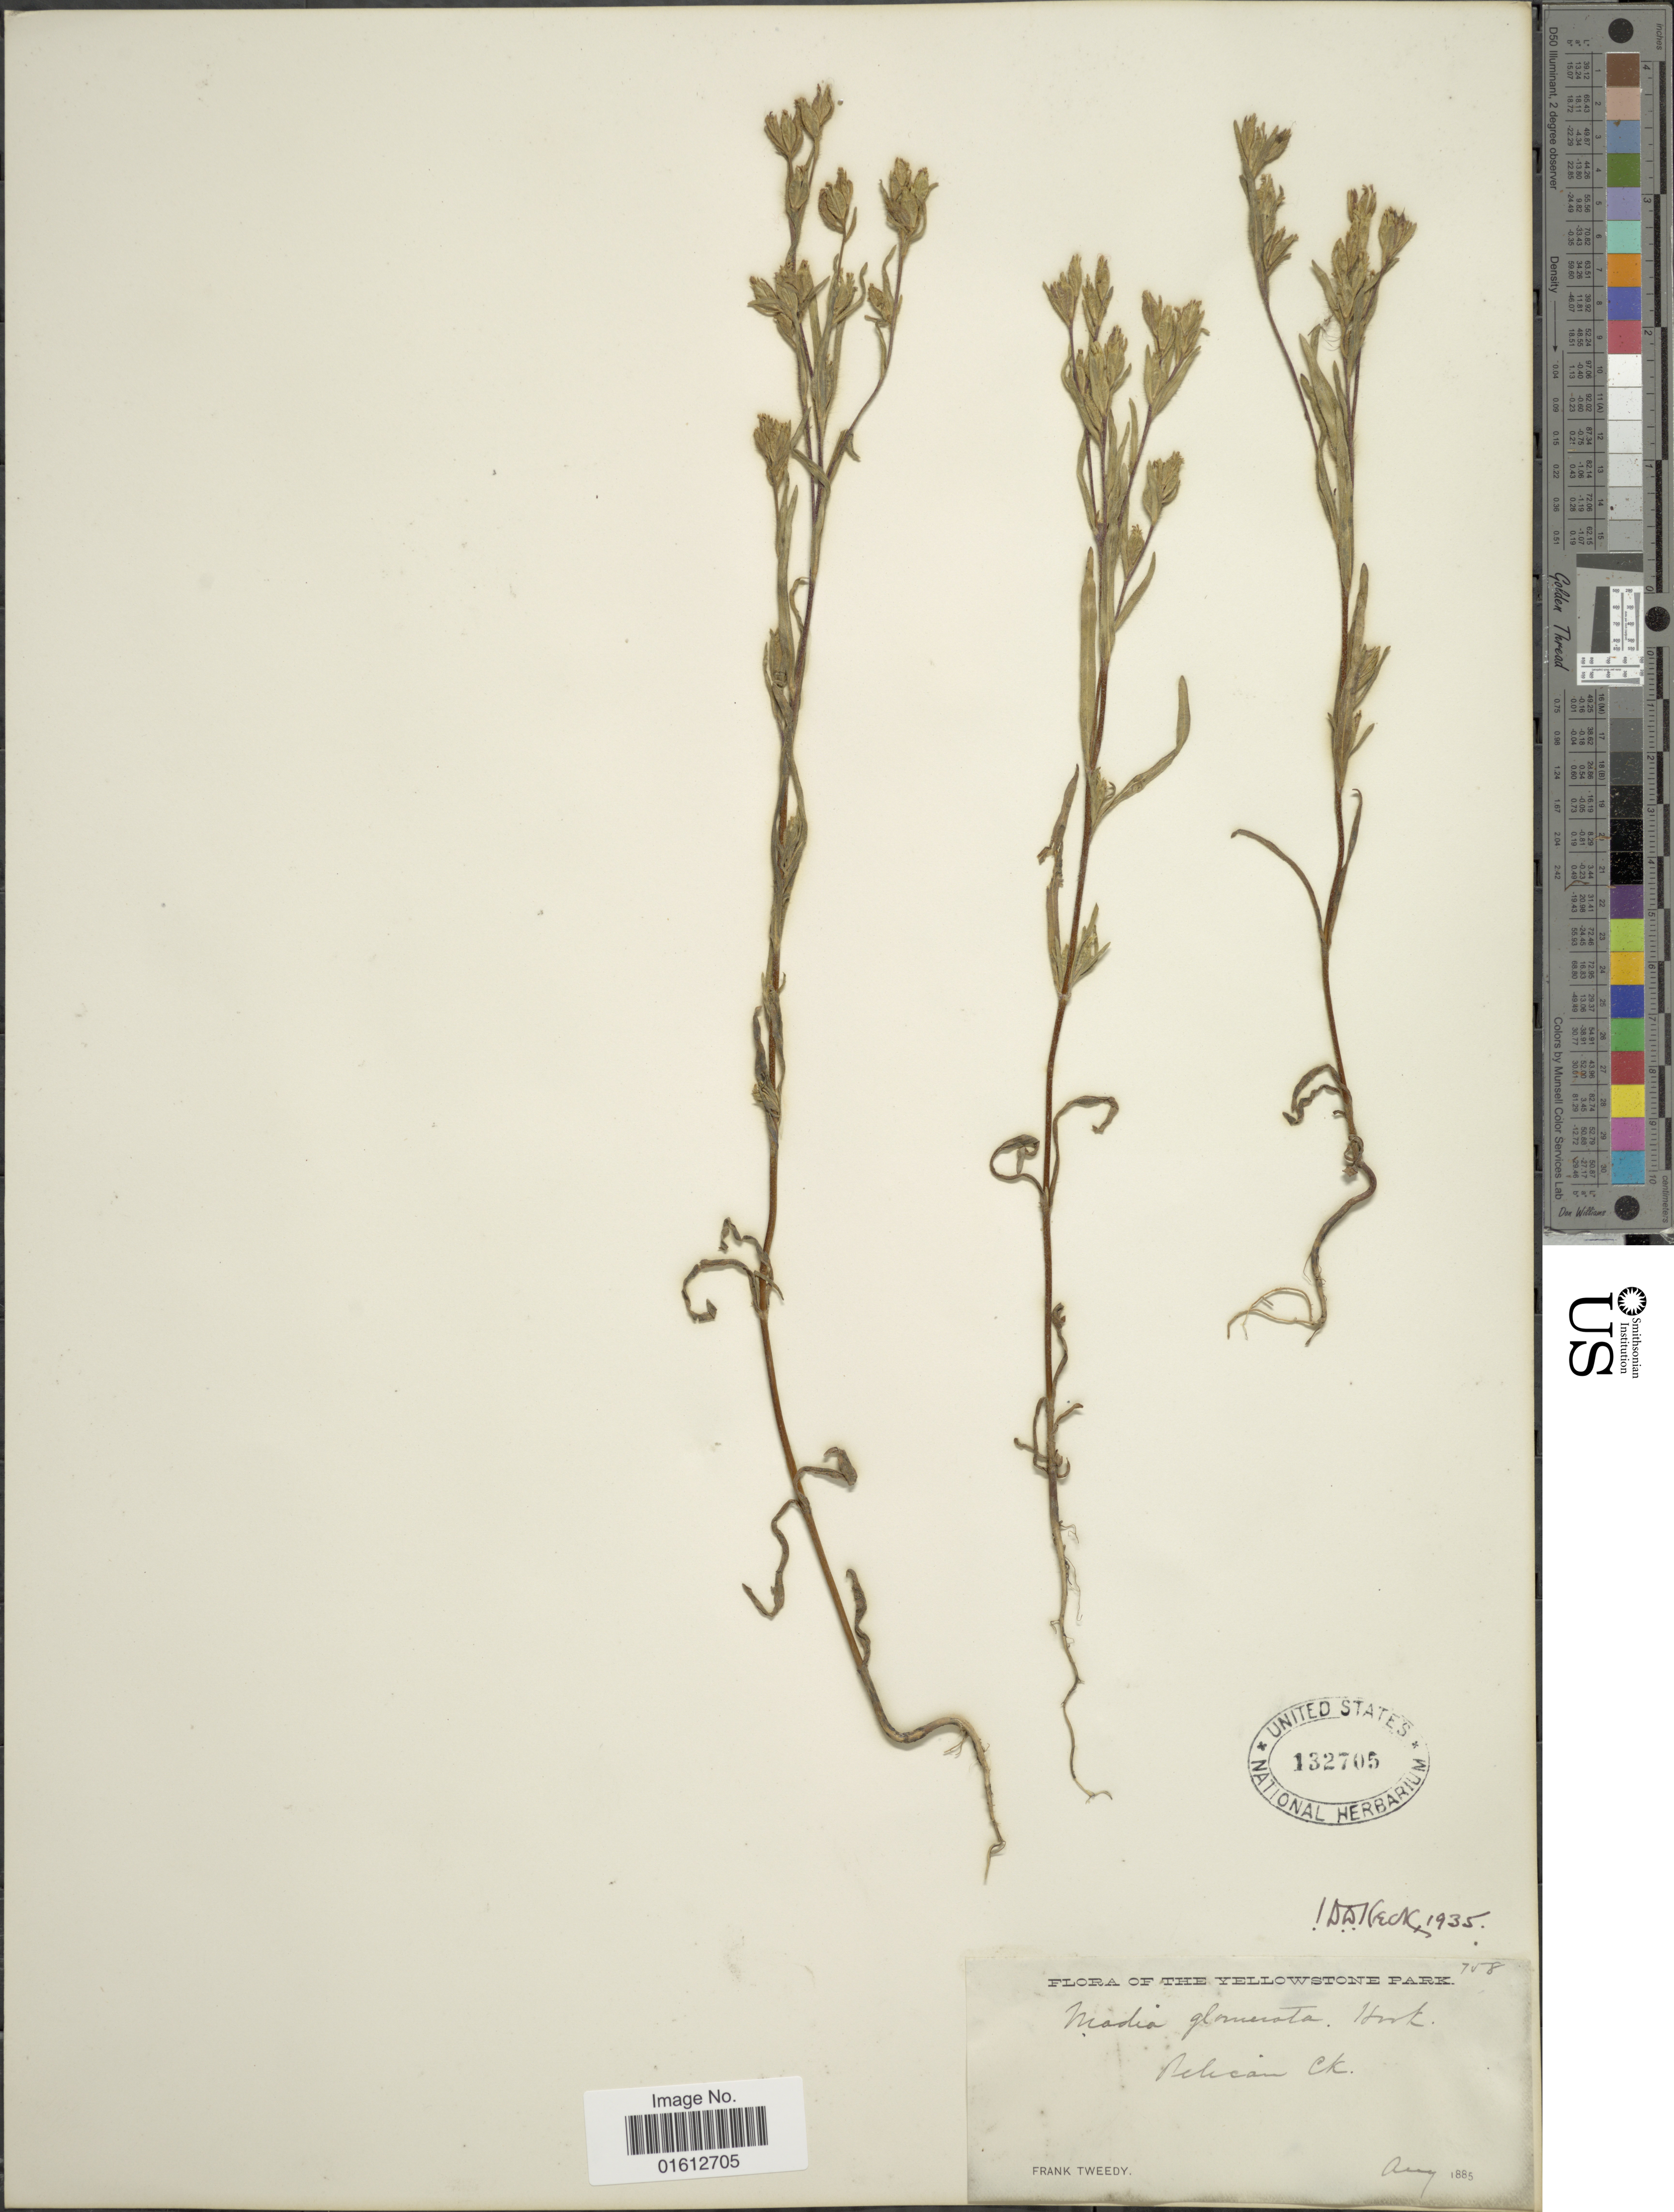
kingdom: Plantae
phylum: Tracheophyta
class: Magnoliopsida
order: Asterales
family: Asteraceae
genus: Madia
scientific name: Madia glomerata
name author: Hook.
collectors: F. Tweedy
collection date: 1885-08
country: United States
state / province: Wyoming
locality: Yellowstone Park. Pelican Ck.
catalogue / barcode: US 132705